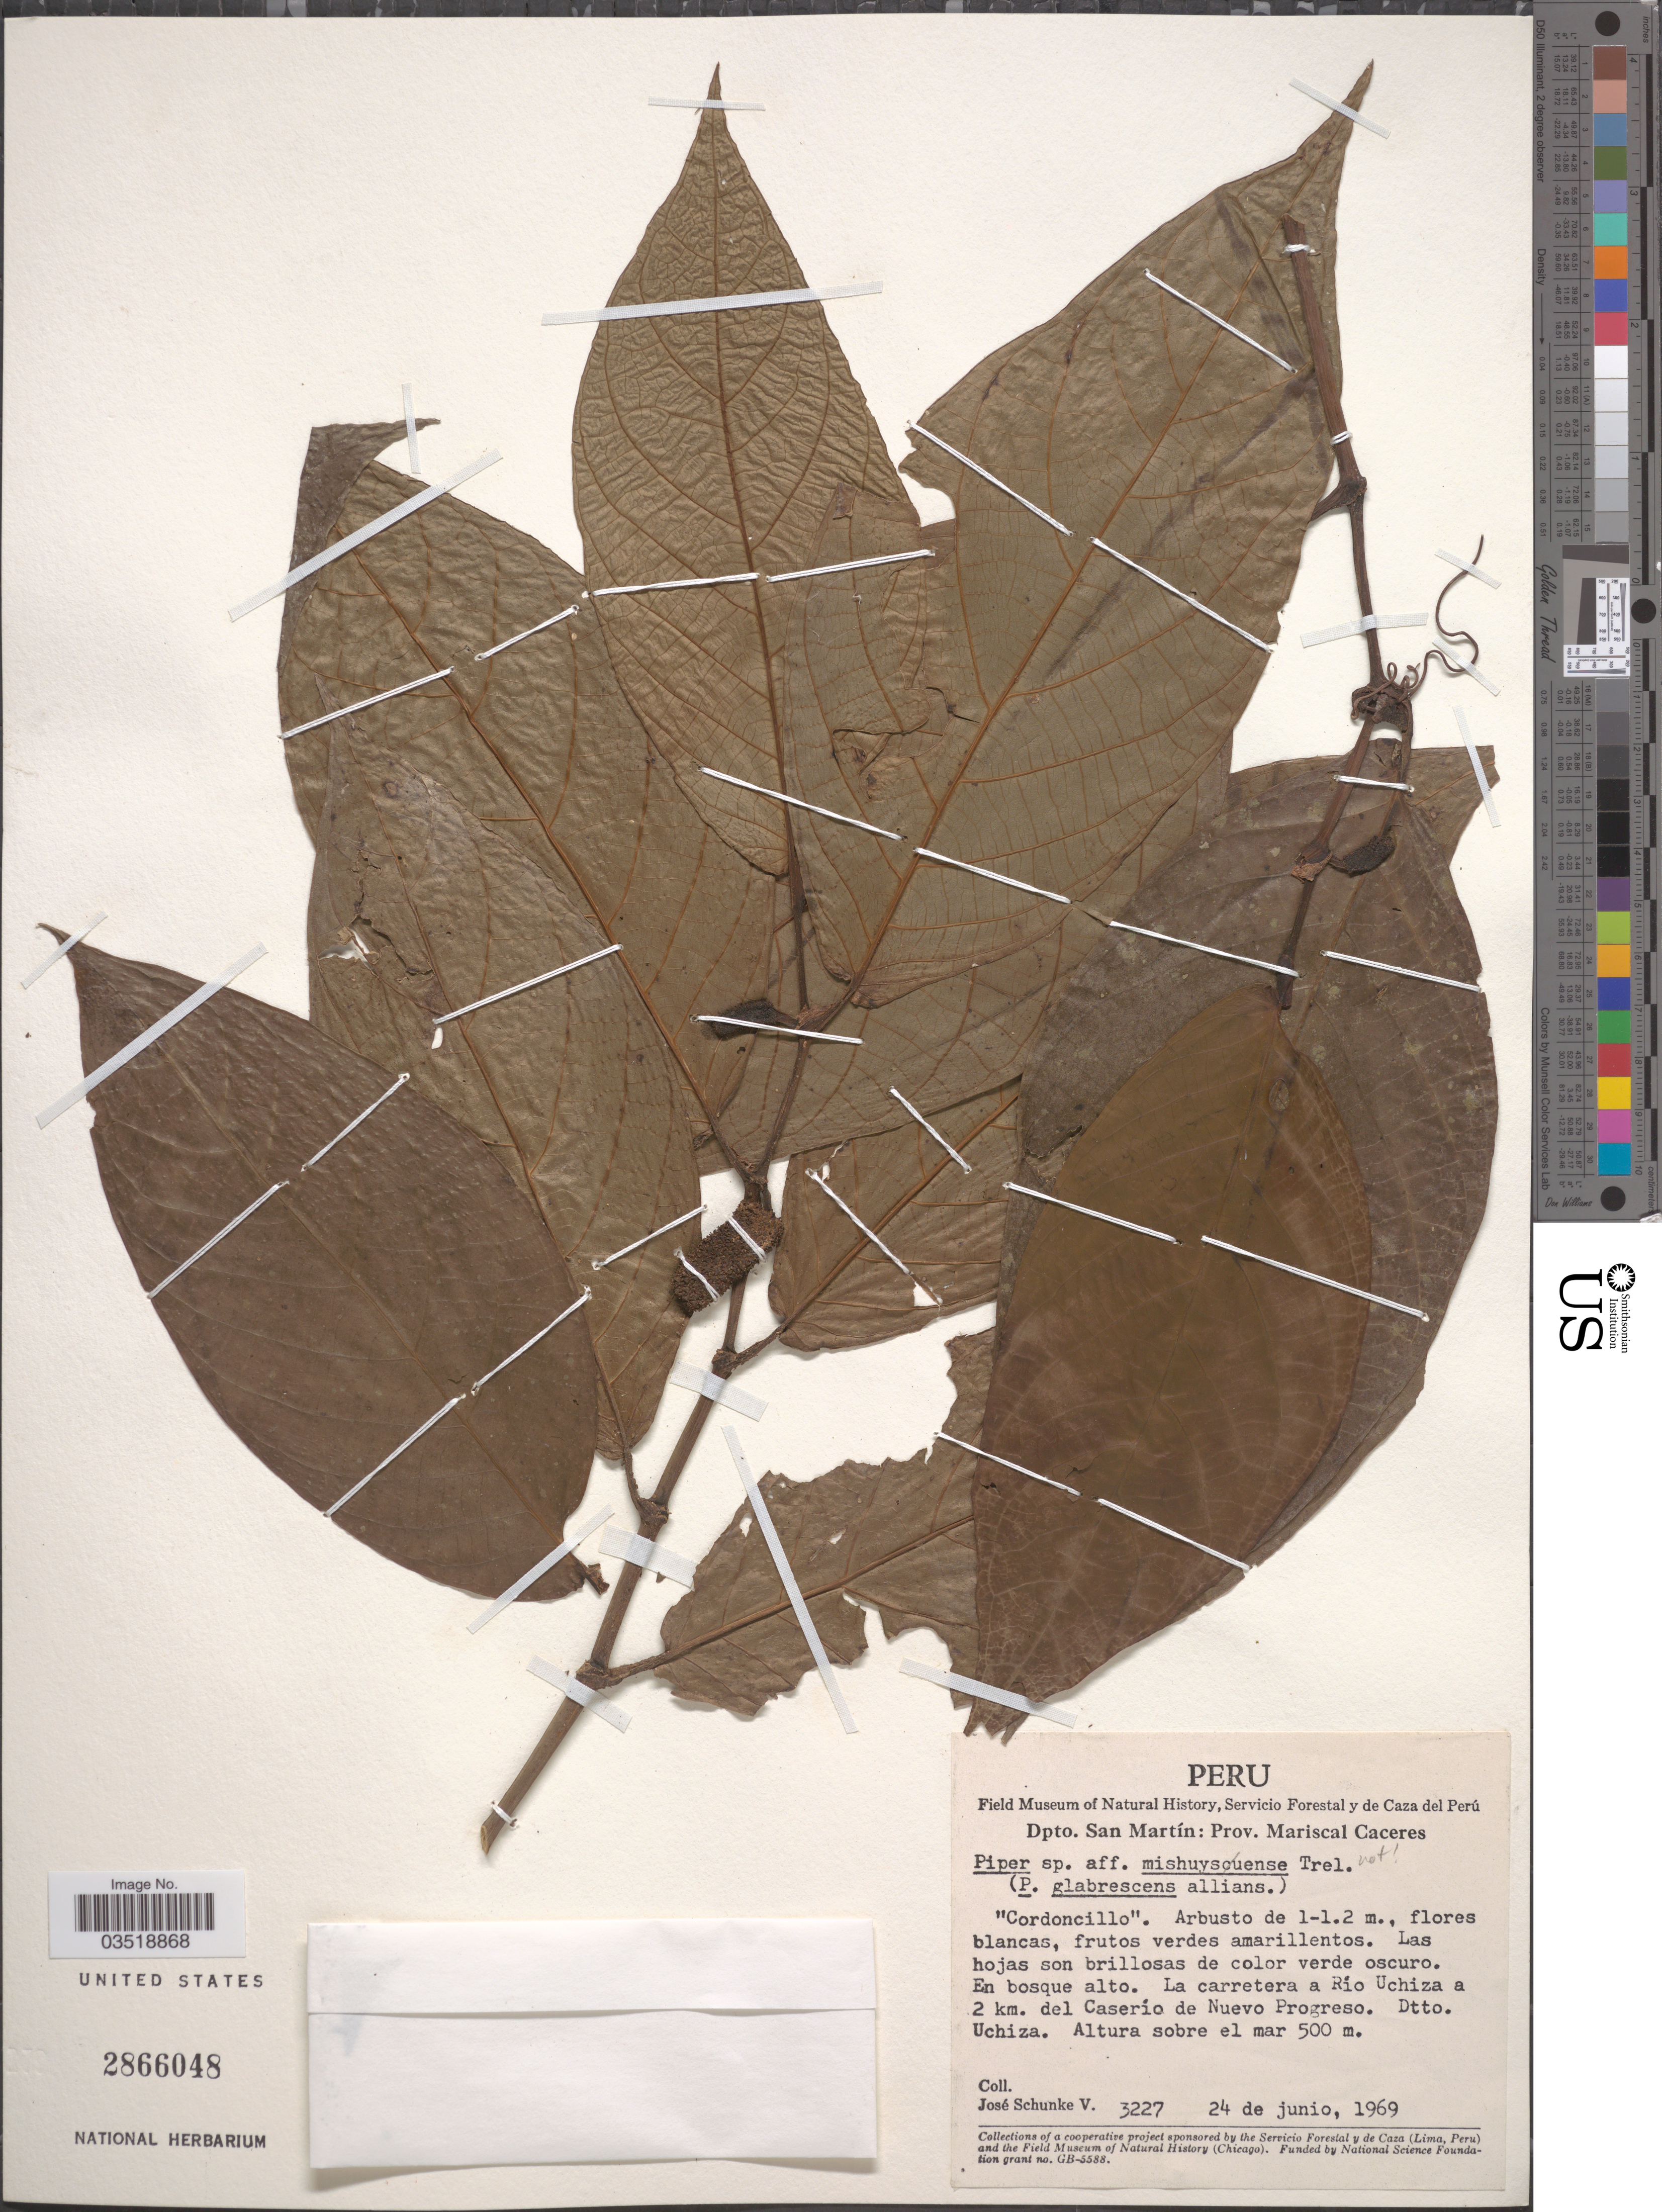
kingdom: Plantae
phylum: Tracheophyta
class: Magnoliopsida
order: Piperales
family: Piperaceae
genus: Piper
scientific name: Piper sp.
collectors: J. Schunke Vigo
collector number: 3227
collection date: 1969-06-24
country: Peru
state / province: San Martín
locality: Dpto. San Martín: Prov. Mariscal Caceres. La carretera a Río Uchiza a 2 km. del Caserío de Nuevo Progreso. Dtto. Uchiza.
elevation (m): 500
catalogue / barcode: US 2866048